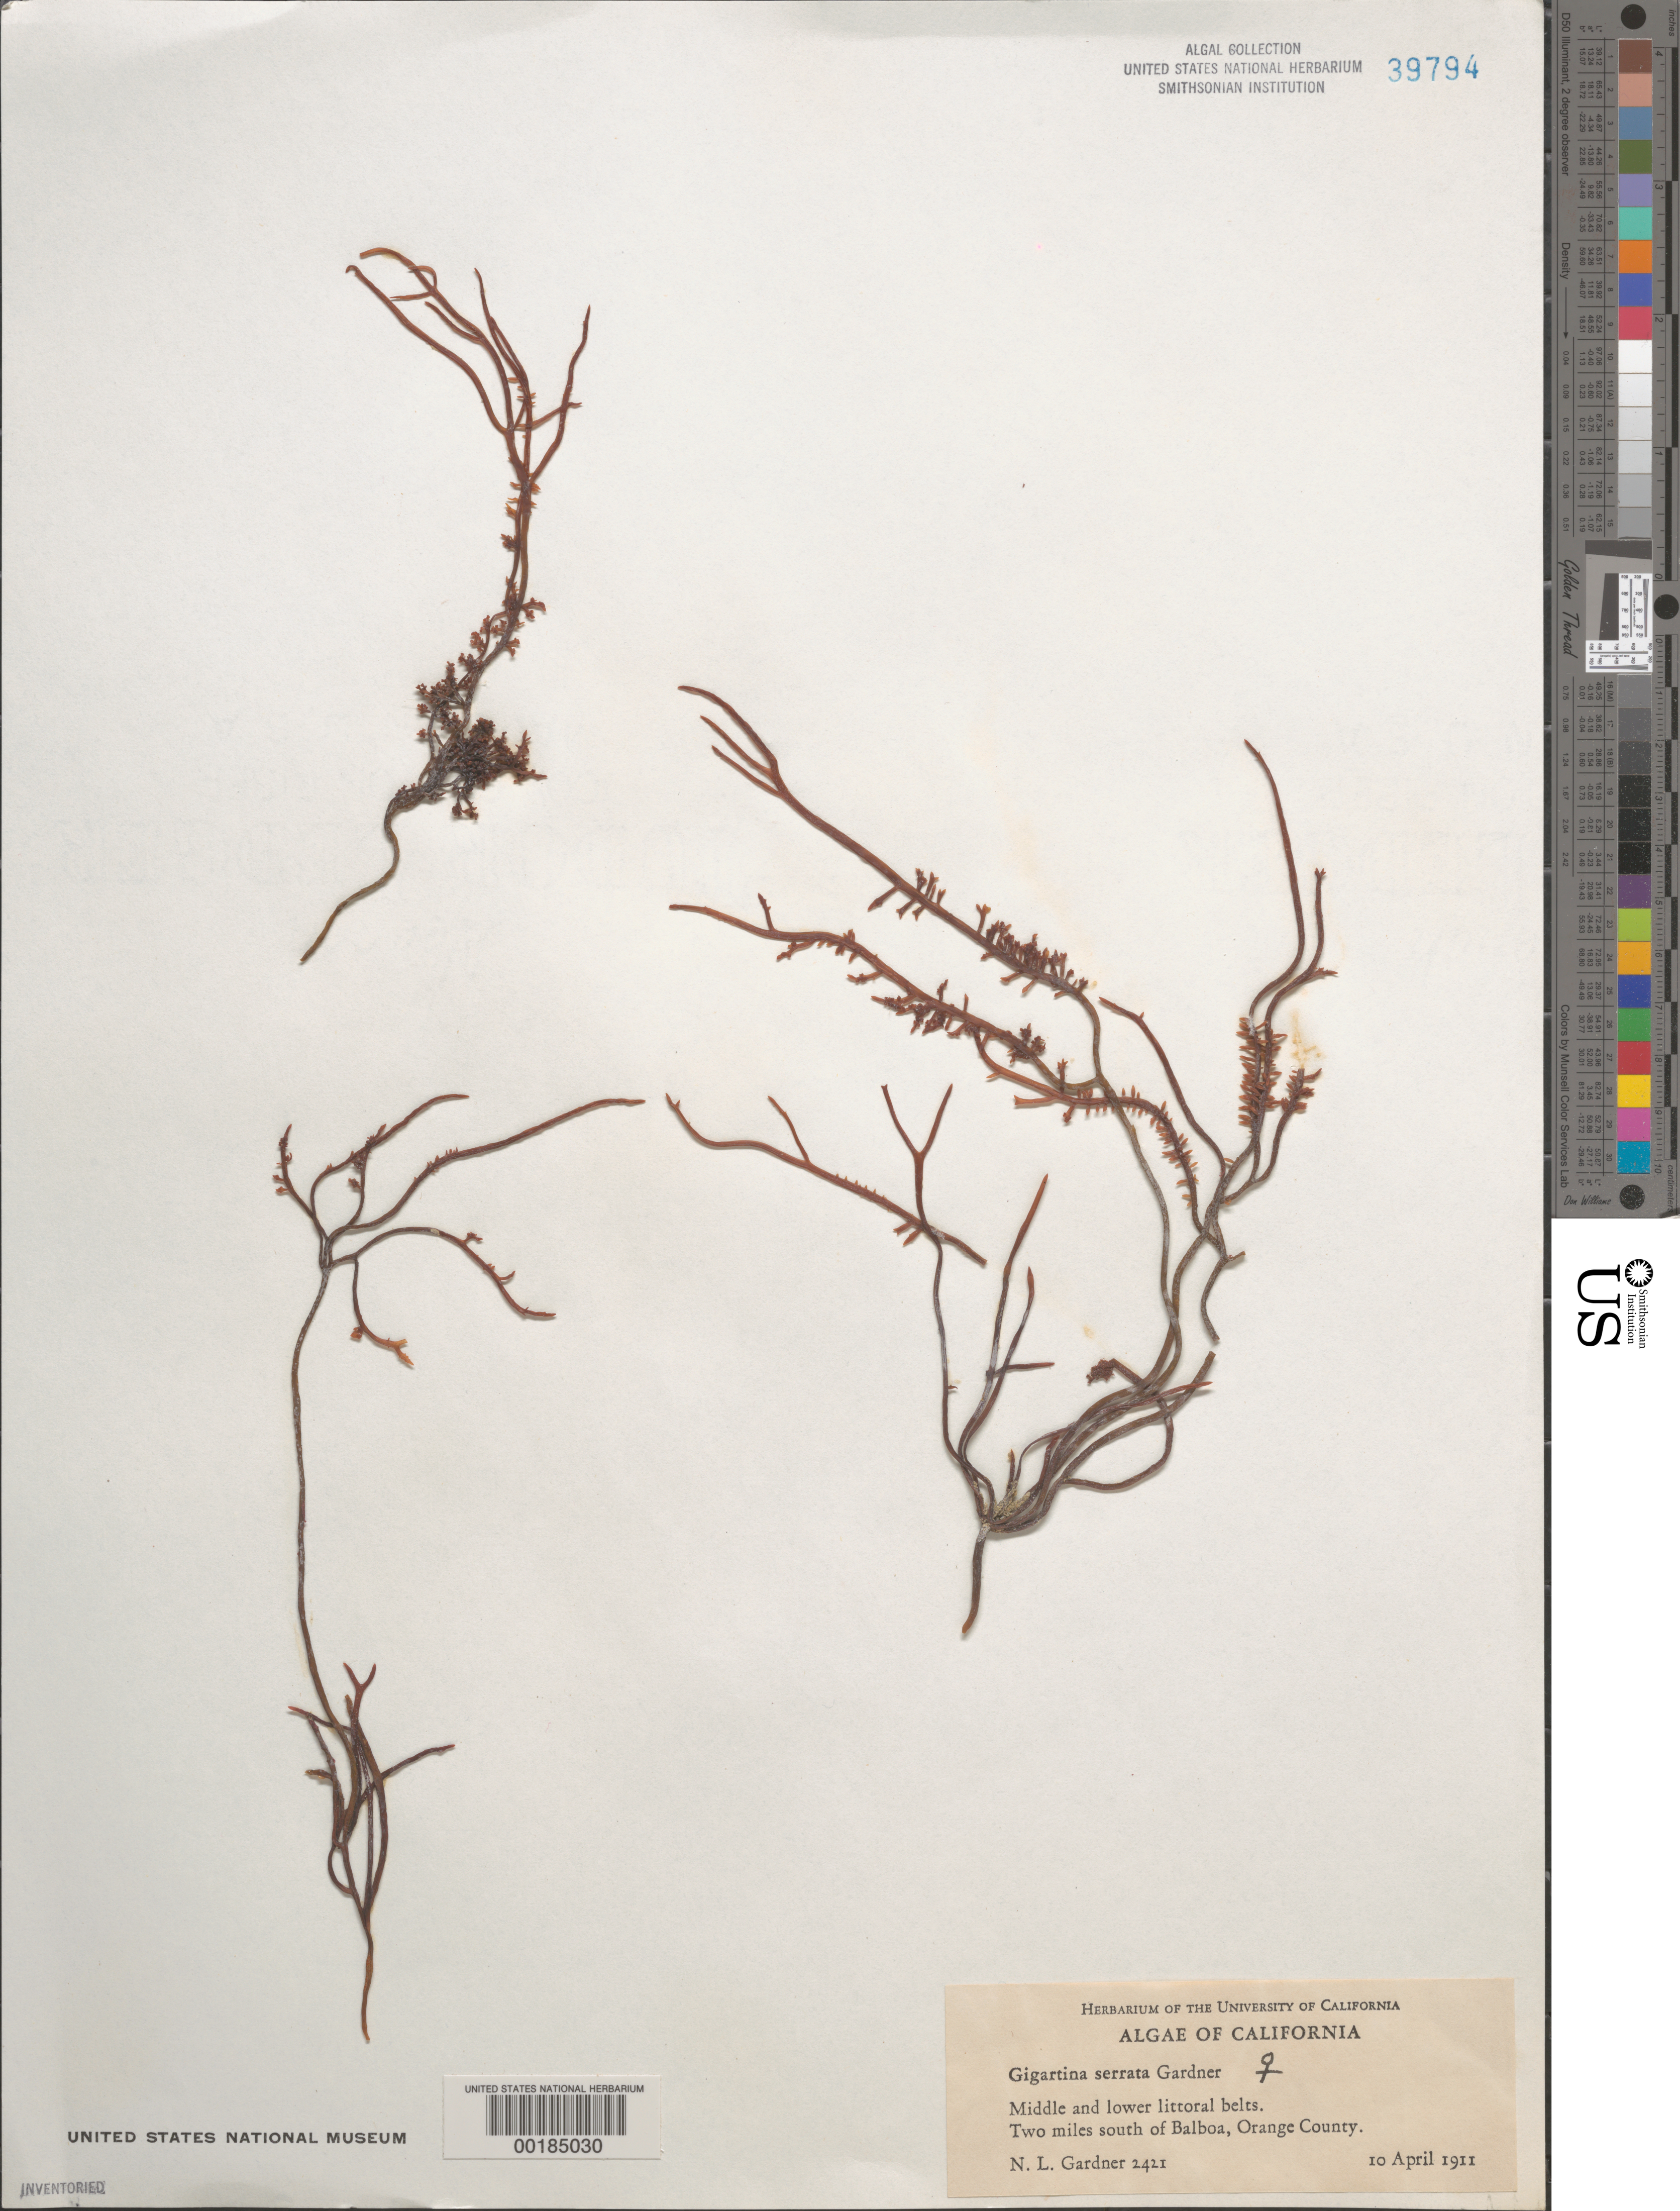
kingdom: Plantae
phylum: Rhodophyta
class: Florideophyceae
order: Gigartinales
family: Gigartinaceae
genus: Chondracanthus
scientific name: Chondracanthus serratus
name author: (N.L. Gardner) J.R. Hughey & Hommersand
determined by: Algae name updating Project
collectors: N. Gardner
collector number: NLG 2421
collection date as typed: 10 Apr 1911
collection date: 1911-04-10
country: United States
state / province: California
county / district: Orange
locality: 2 miles south of Balboa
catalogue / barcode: US 39794